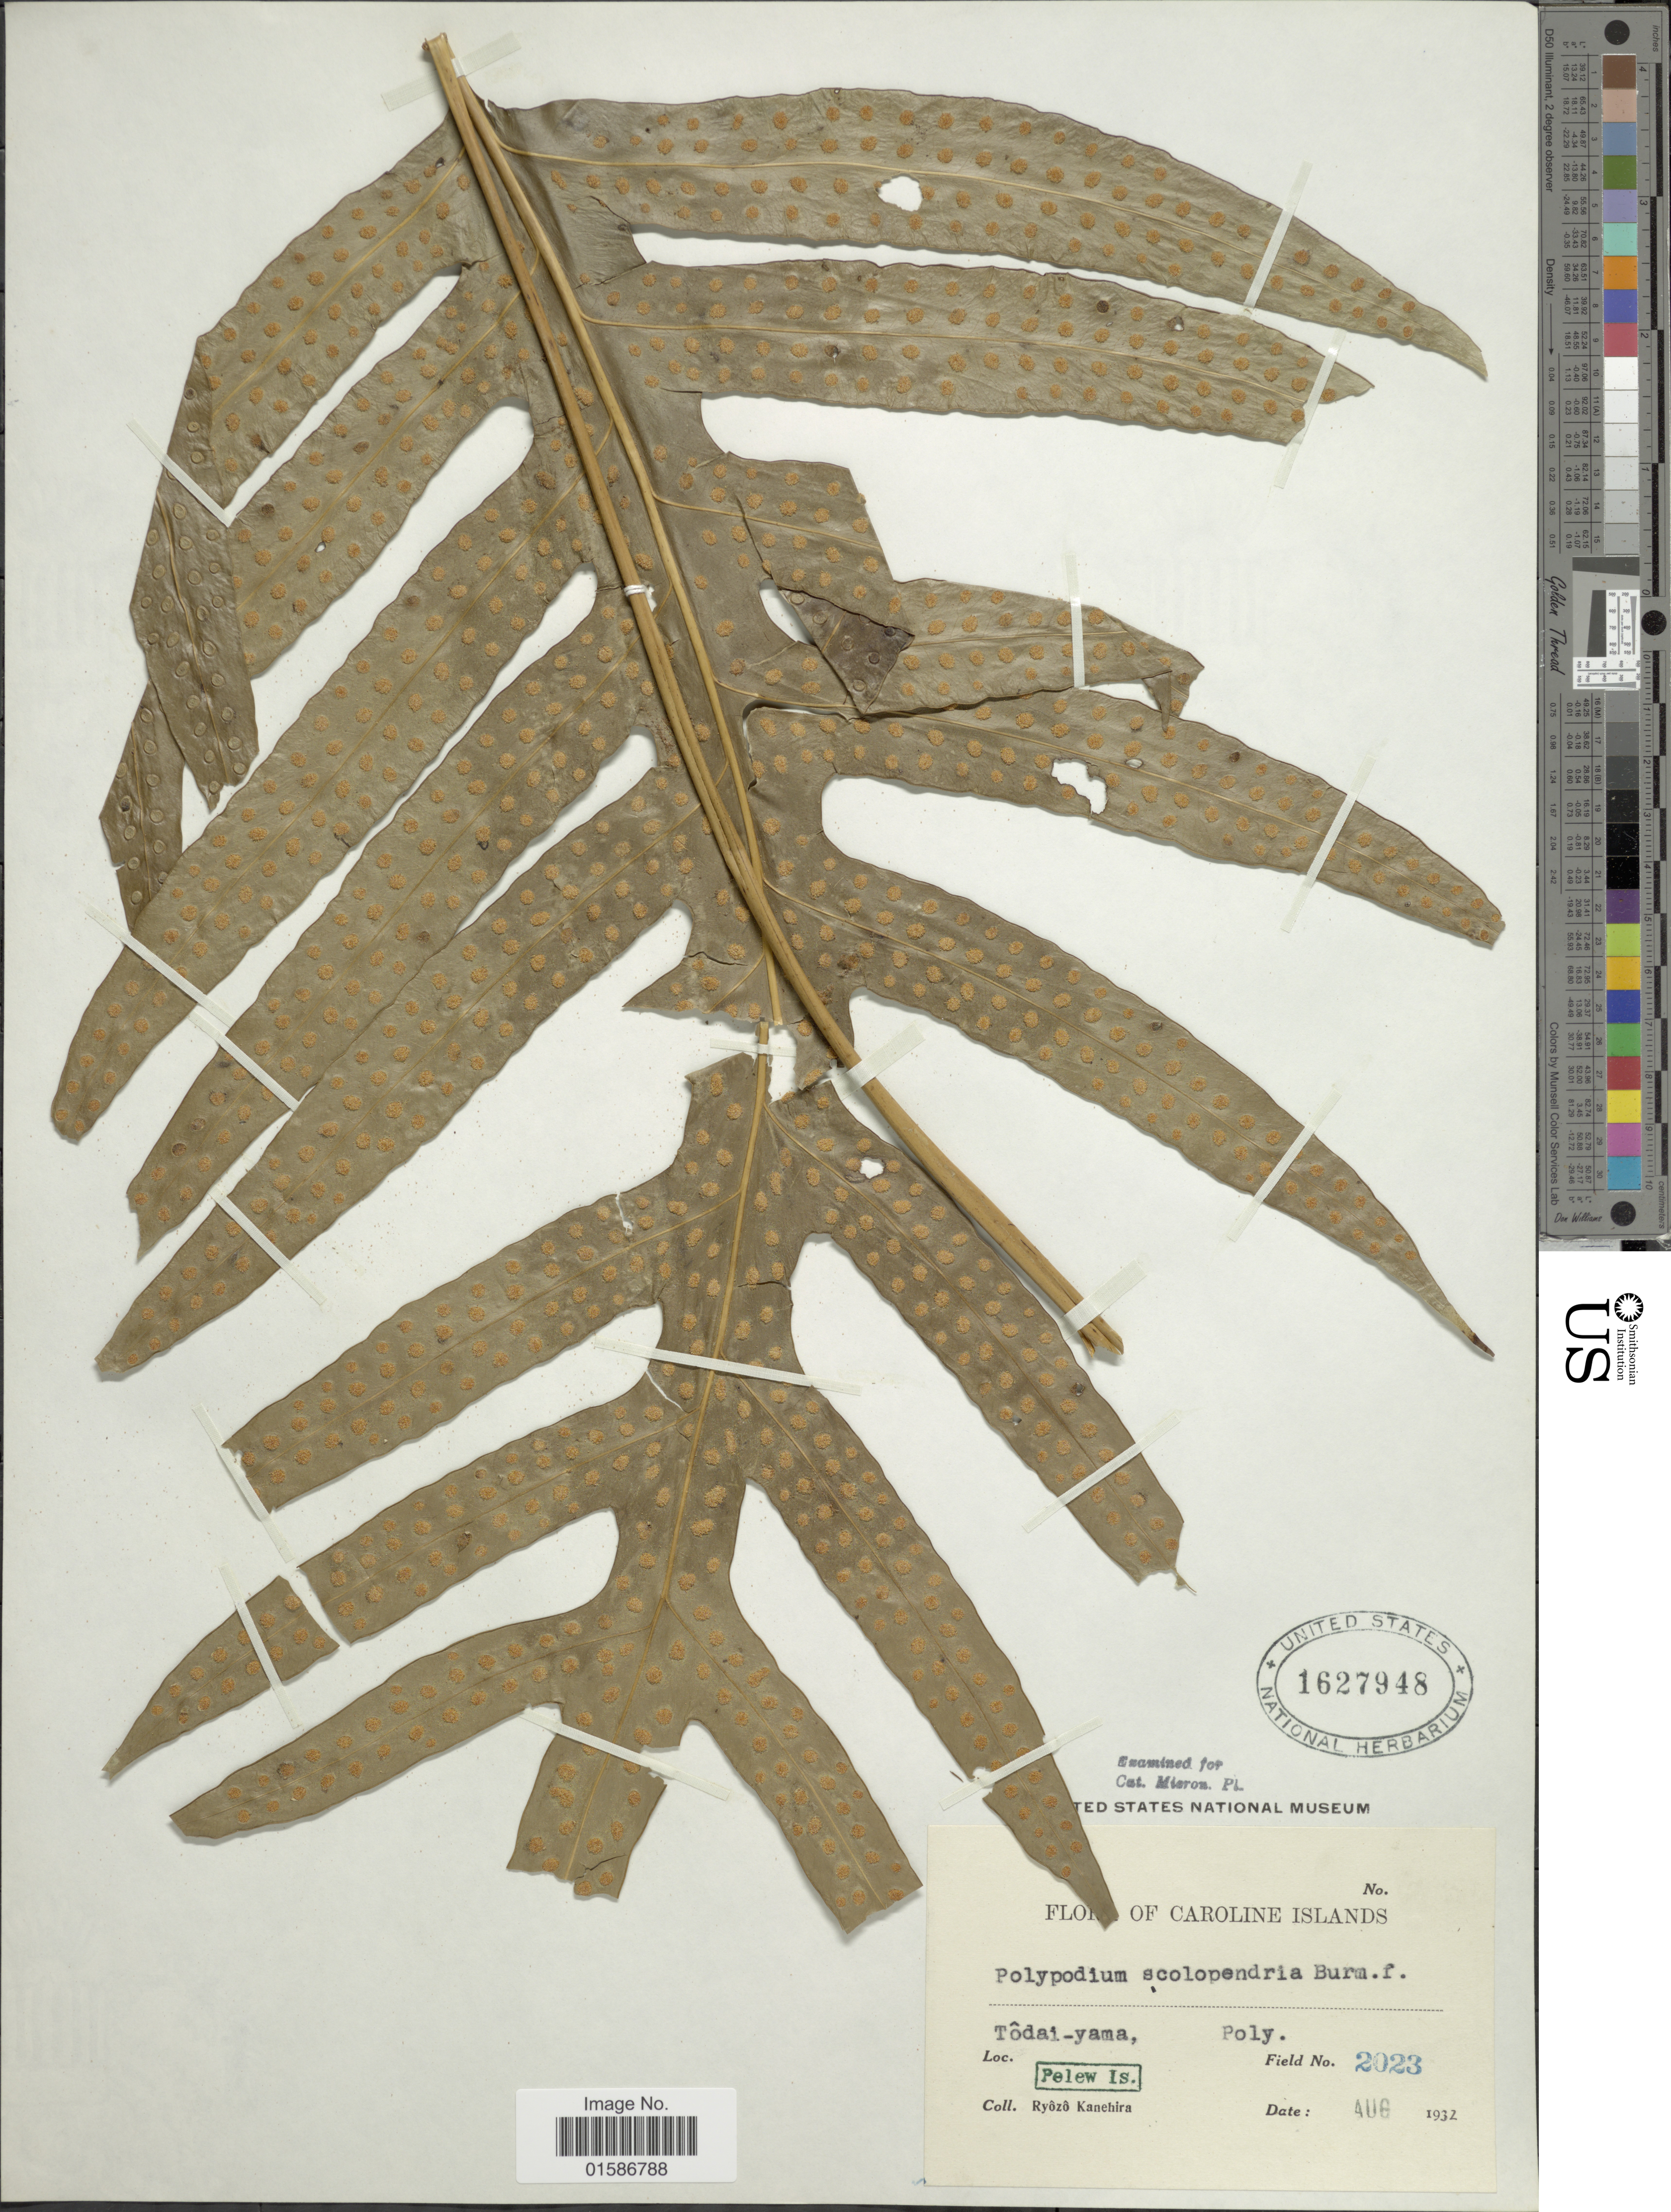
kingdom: Plantae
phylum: Tracheophyta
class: Polypodiopsida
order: Polypodiales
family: Polypodiaceae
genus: Microsorum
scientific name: Microsorum scolopendria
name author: (Burm. f.) Copel.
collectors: R. Kanehira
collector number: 2023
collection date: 1932-08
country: Palau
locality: Caroline Islands, Tôdai-yama, Pelew Is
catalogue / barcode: US 1627948